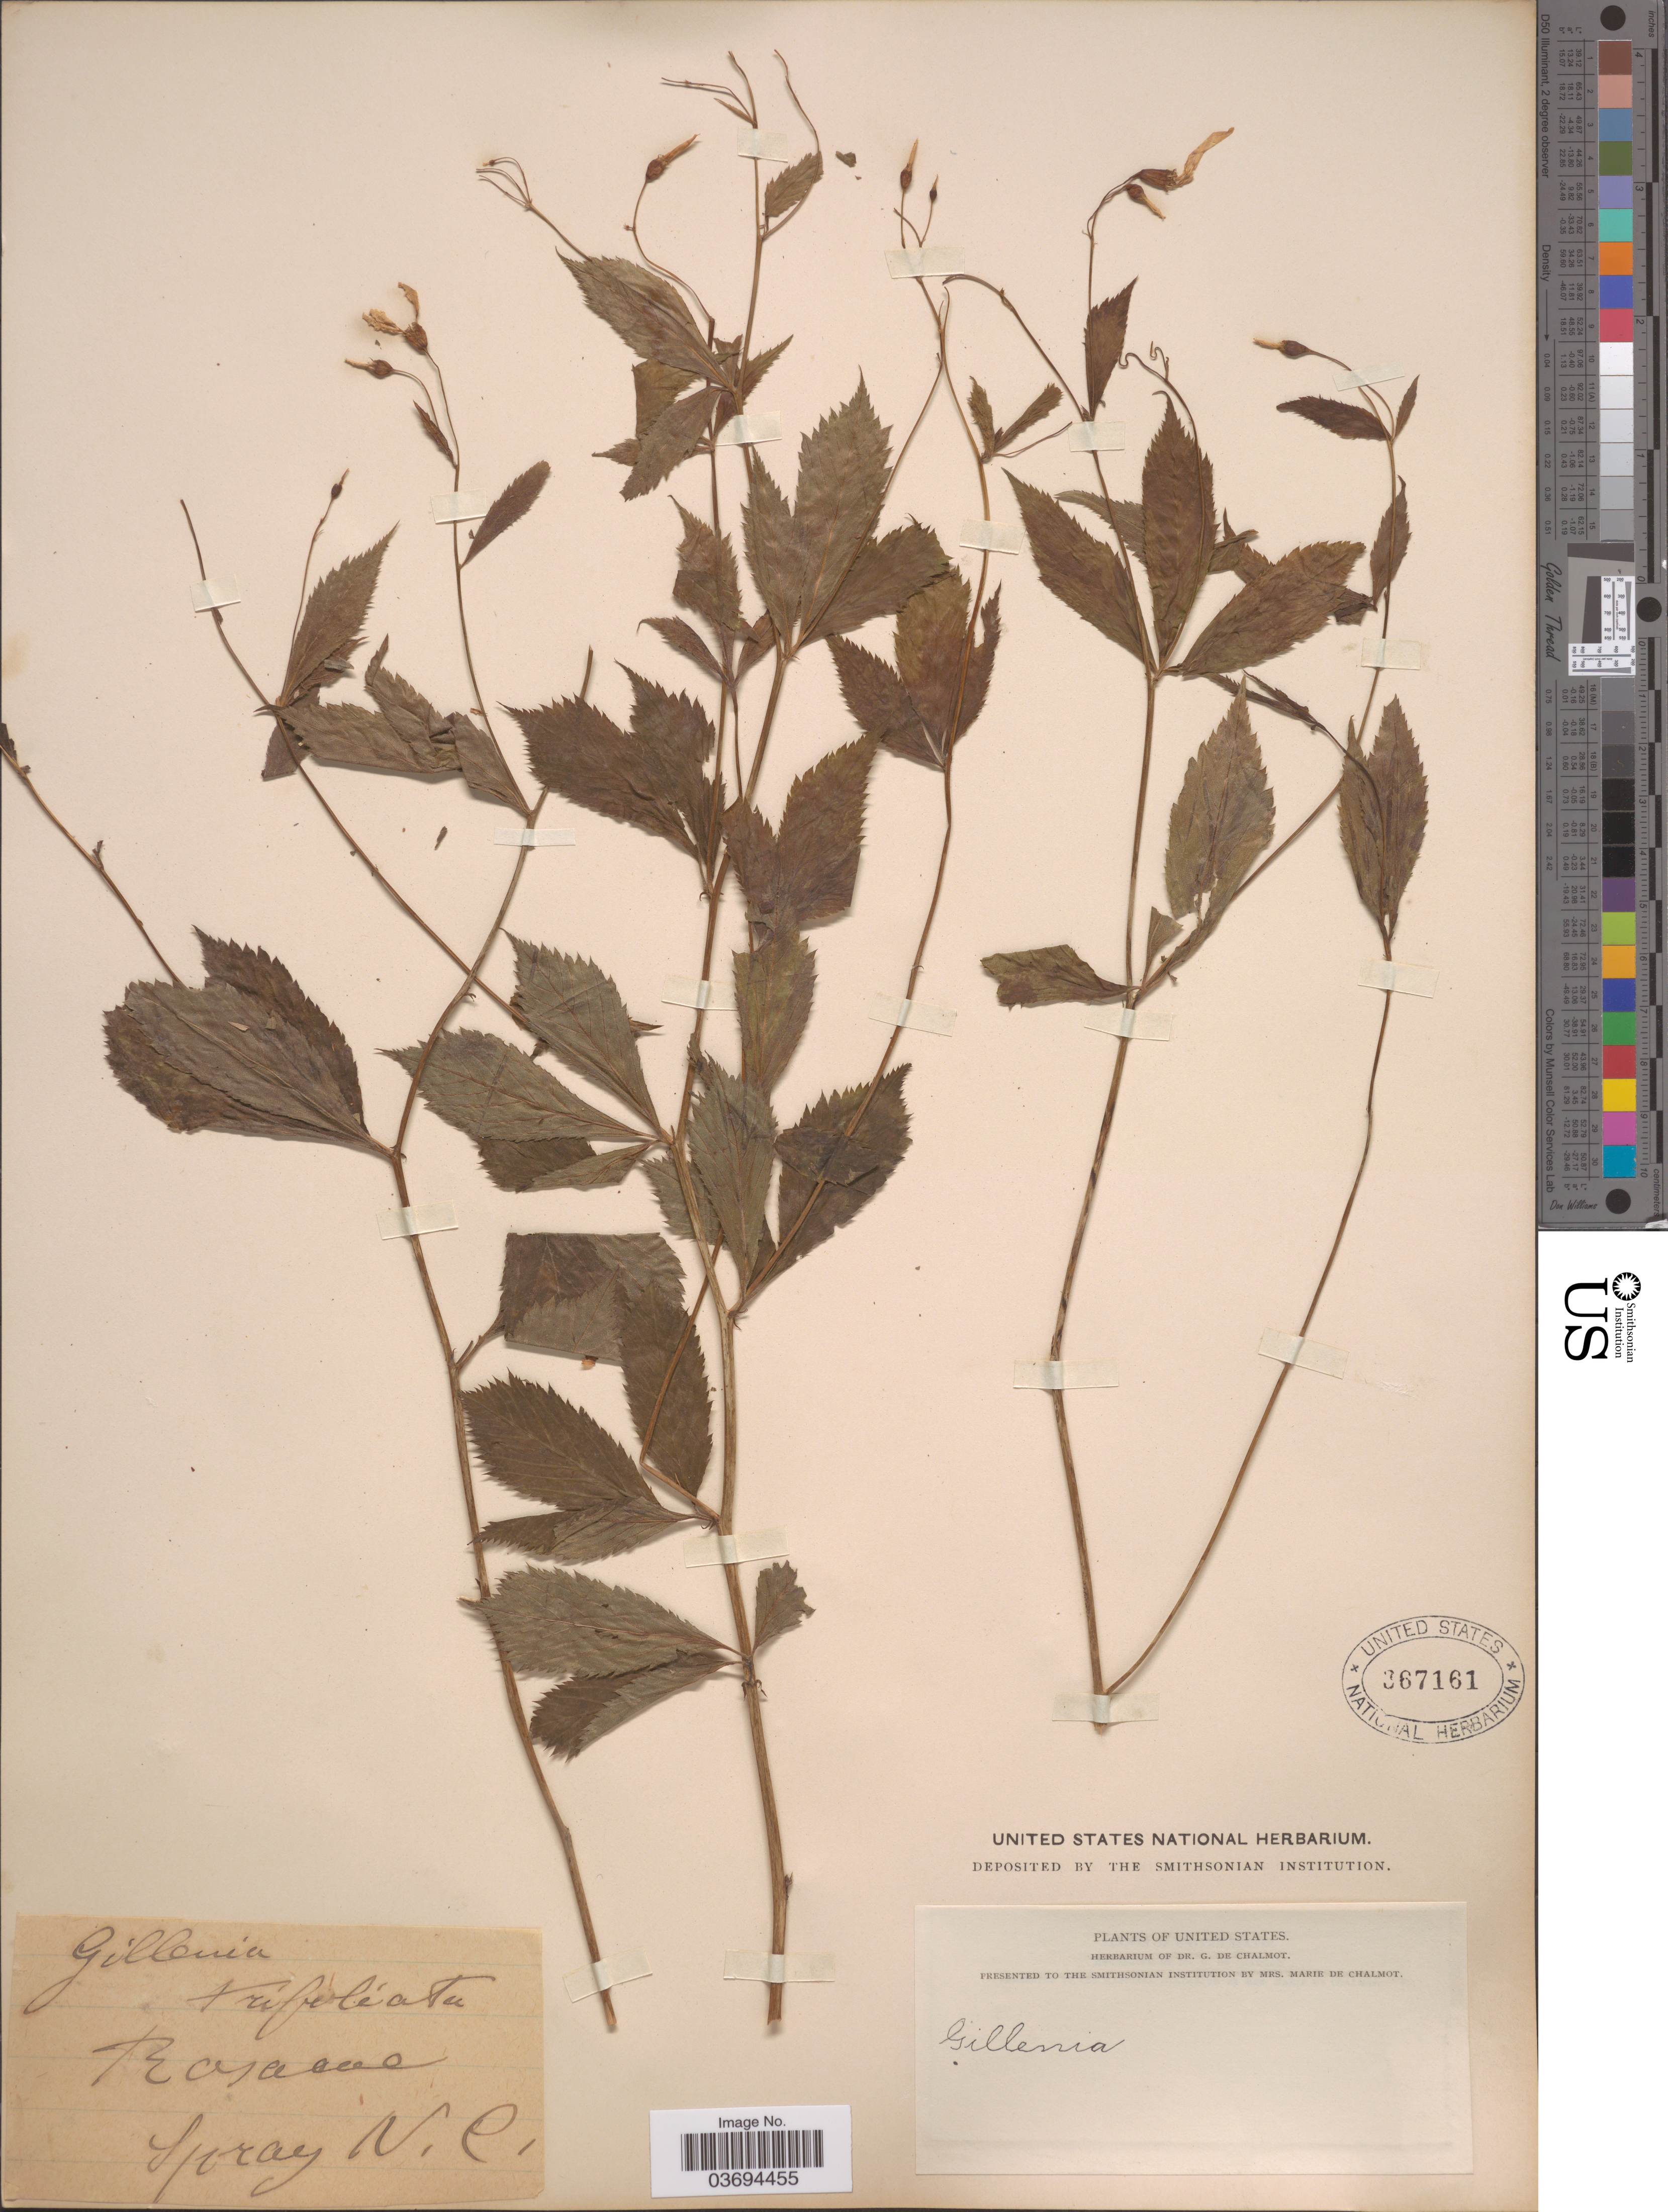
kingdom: Plantae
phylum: Tracheophyta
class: Magnoliopsida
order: Rosales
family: Rosaceae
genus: Gillenia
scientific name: Gillenia trifoliata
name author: (L.) Moench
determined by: Strong, Mark T., (BOT), Smithsonian Institution - National Museum of Natural History (UNITED STATES)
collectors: ex herb. G. de Chalmot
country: United States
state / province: North Carolina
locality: Spray.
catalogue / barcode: US 367161